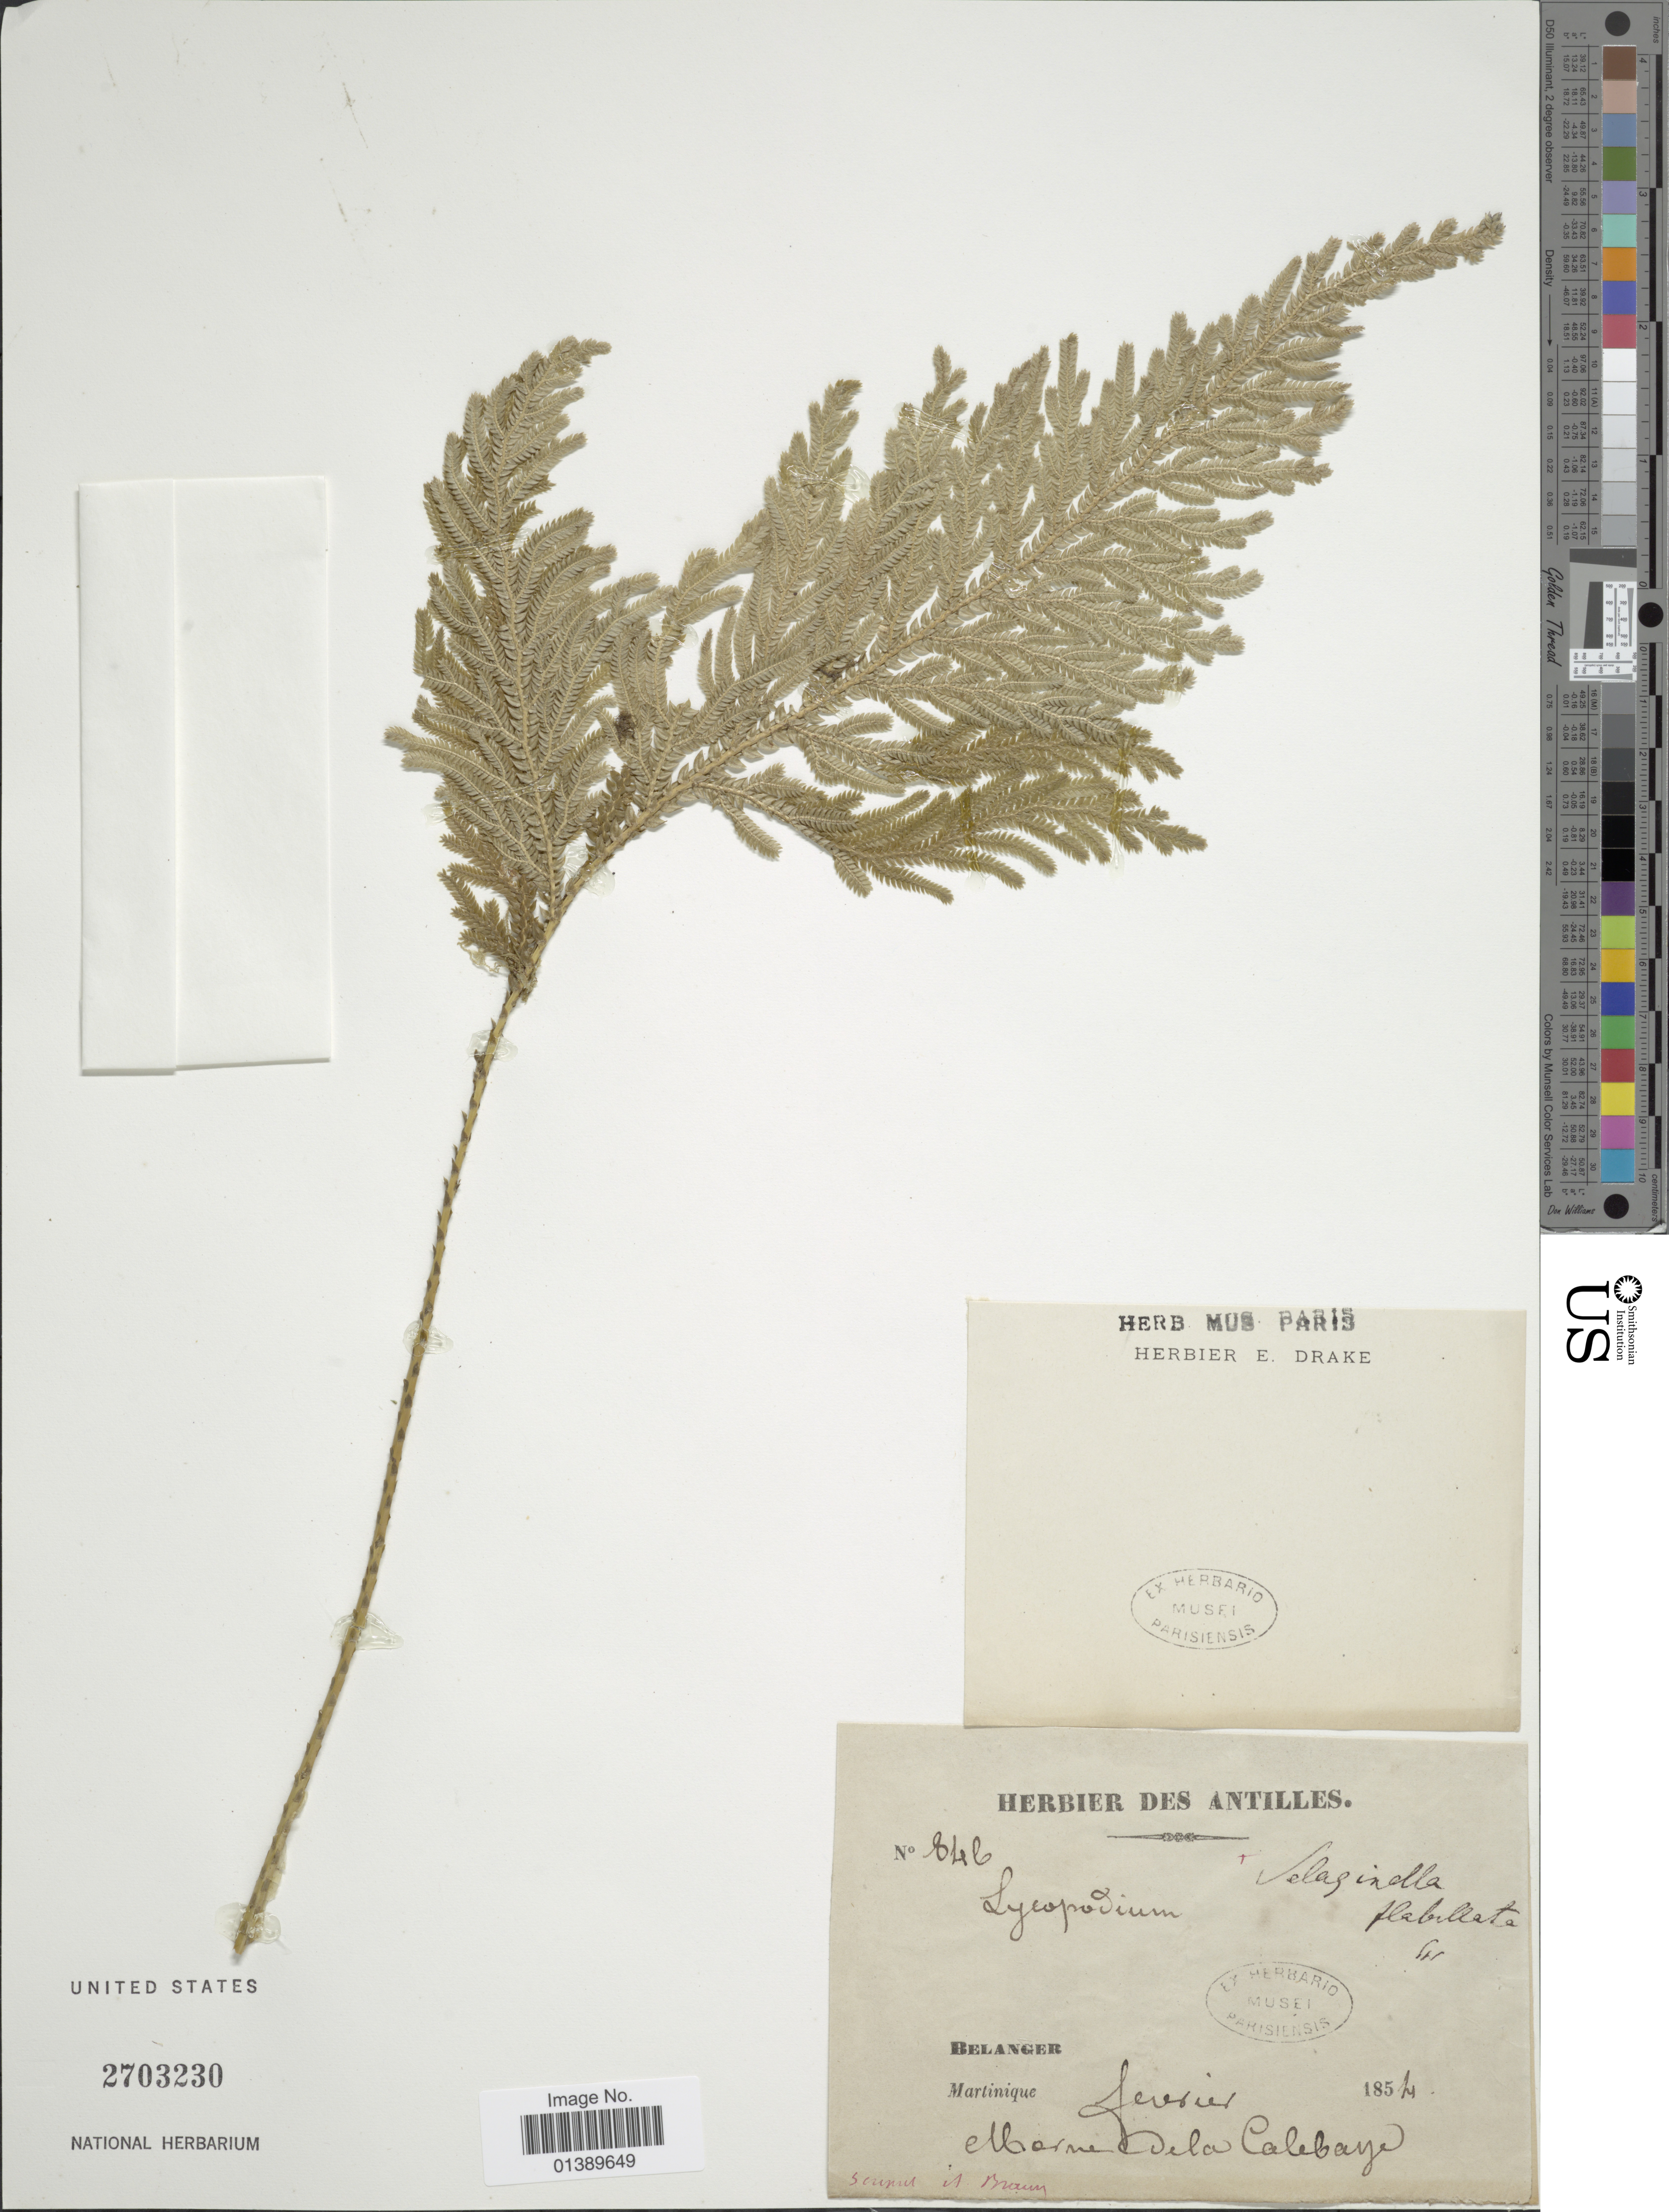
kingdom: Plantae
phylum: Tracheophyta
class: Lycopodiopsida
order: Selaginellales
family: Selaginellaceae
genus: Selaginella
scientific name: Selaginella flabellata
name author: L.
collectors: Belanger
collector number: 846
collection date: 1854-02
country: Martinique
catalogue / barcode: US 2703230